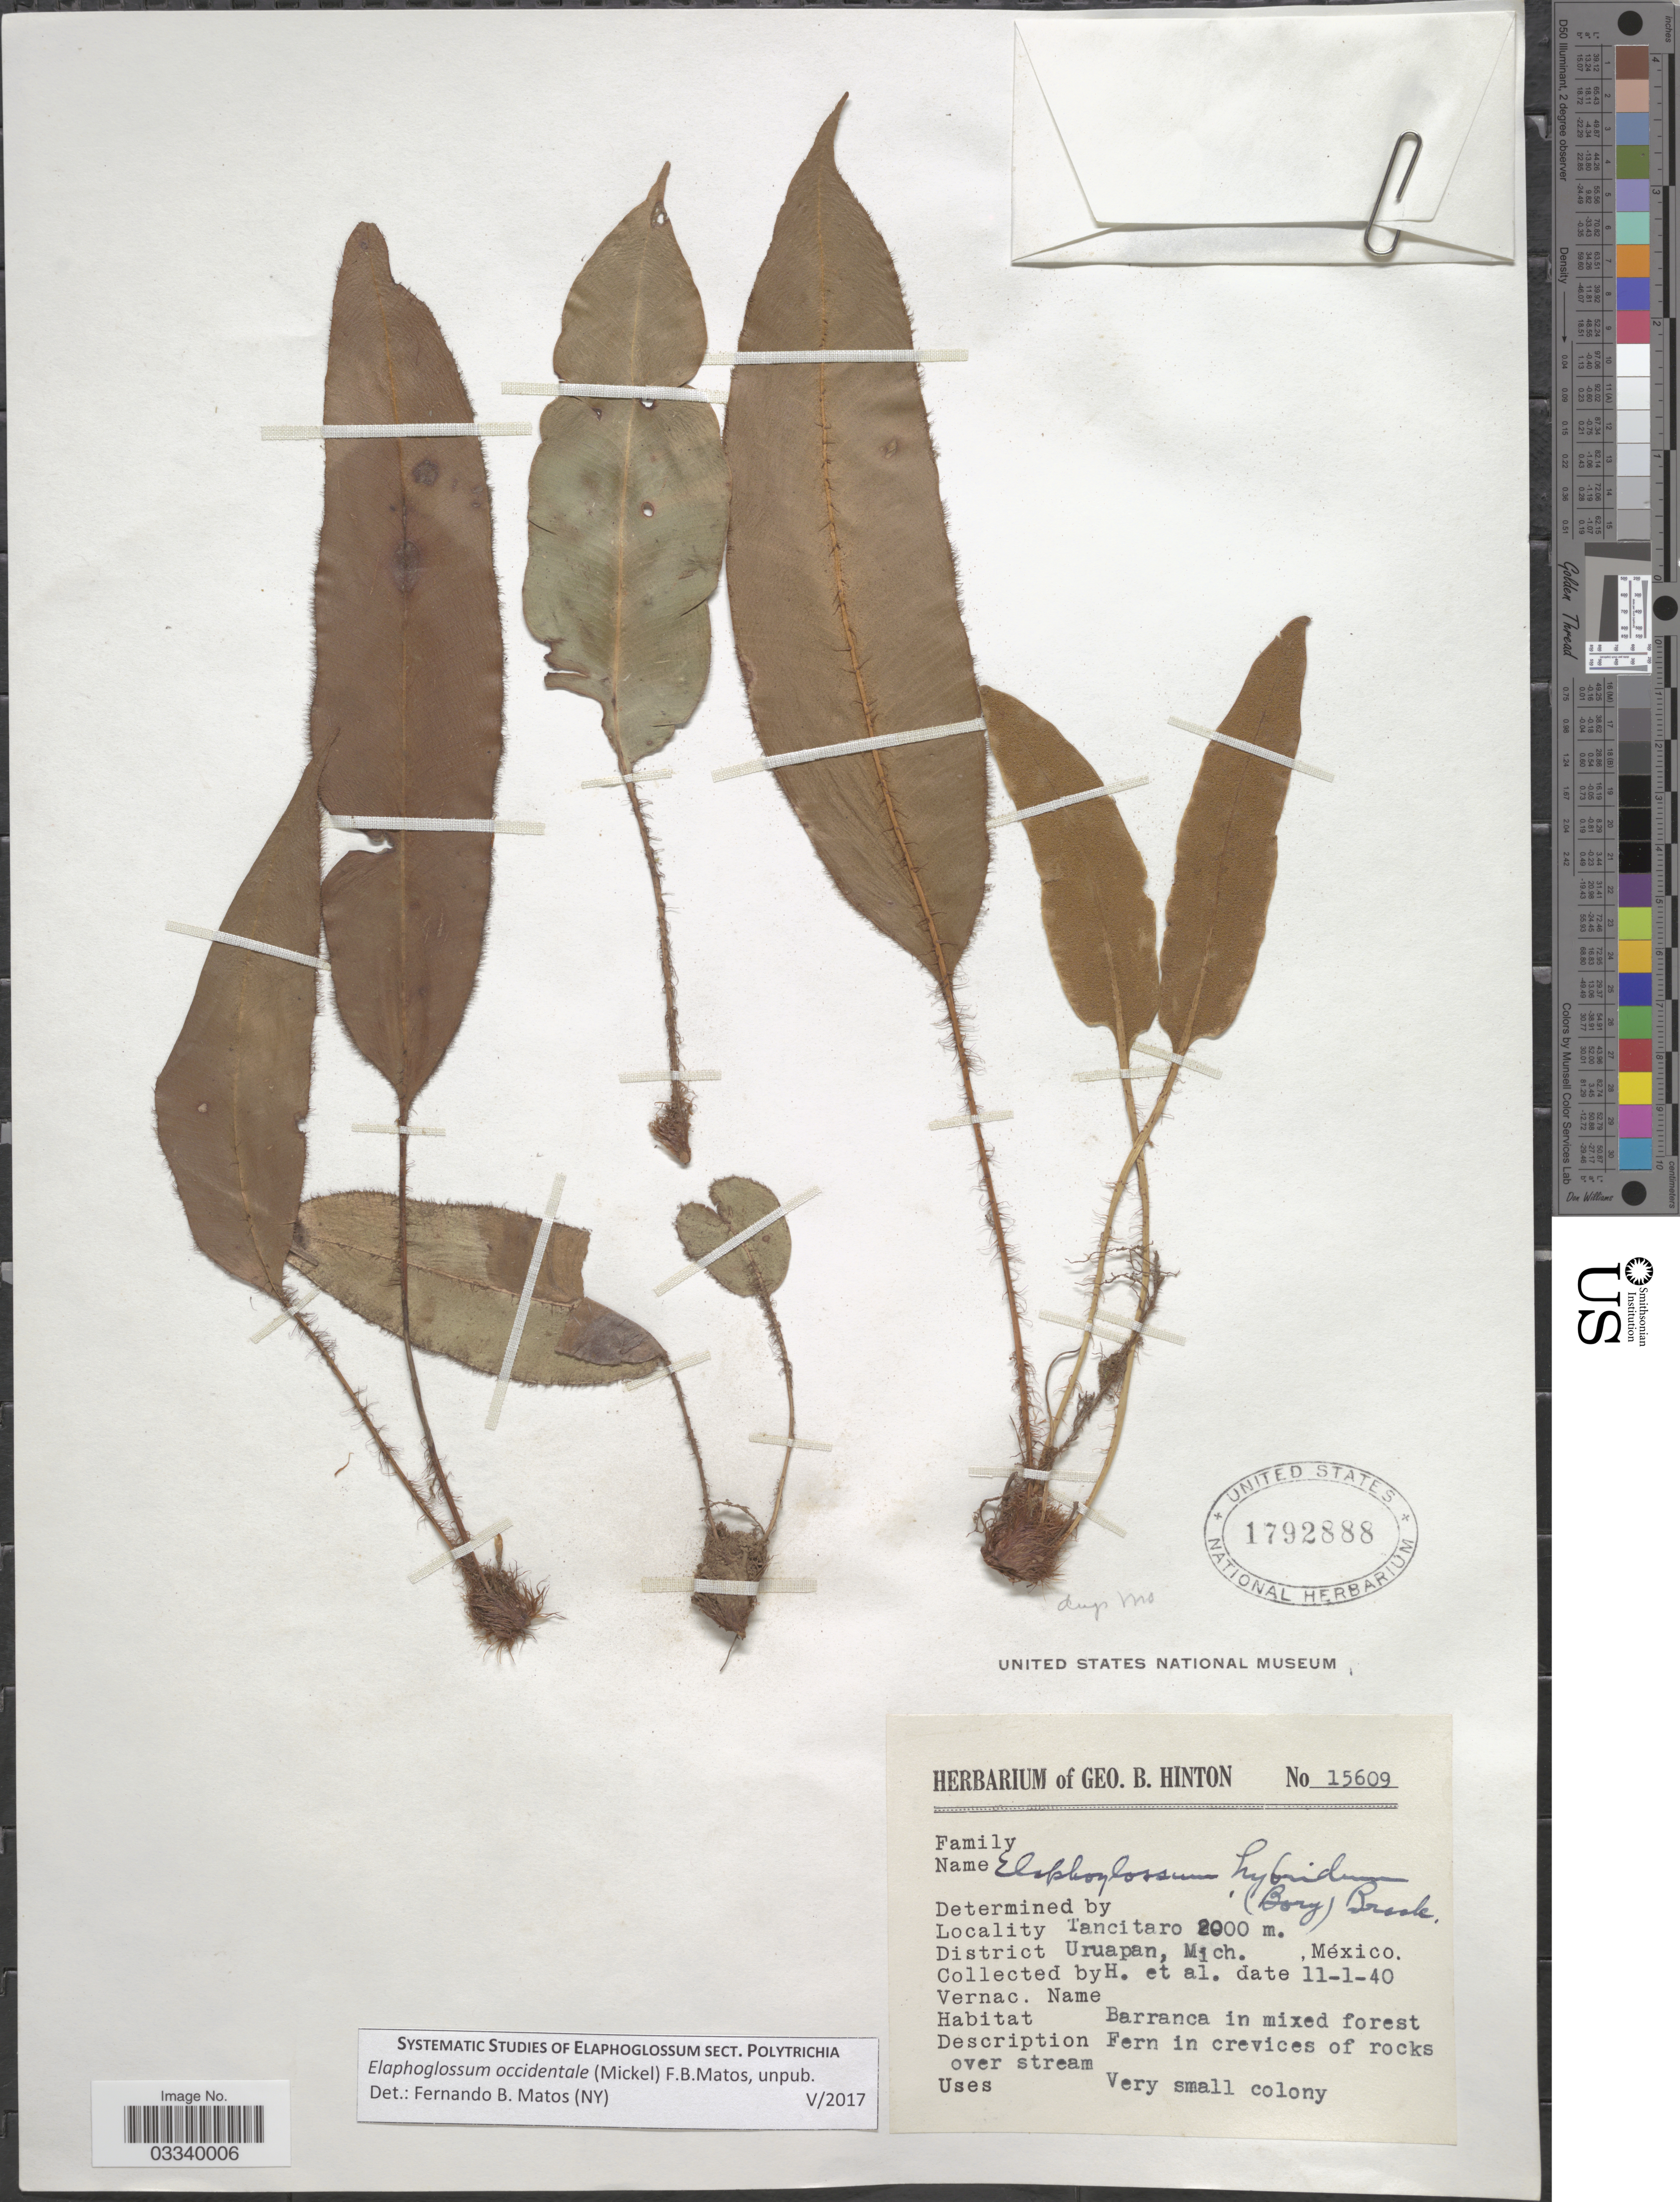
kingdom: Plantae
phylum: Tracheophyta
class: Polypodiopsida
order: Polypodiales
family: Dryopteridaceae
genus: Elaphoglossum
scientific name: Elaphoglossum occidentale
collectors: G. B. Hinton & et al.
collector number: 15609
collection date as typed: Transcribed d/m/y: 11/1/40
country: Mexico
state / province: Michoacán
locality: Tancitaro, District Uruapan.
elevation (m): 2000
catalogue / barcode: US 1792888